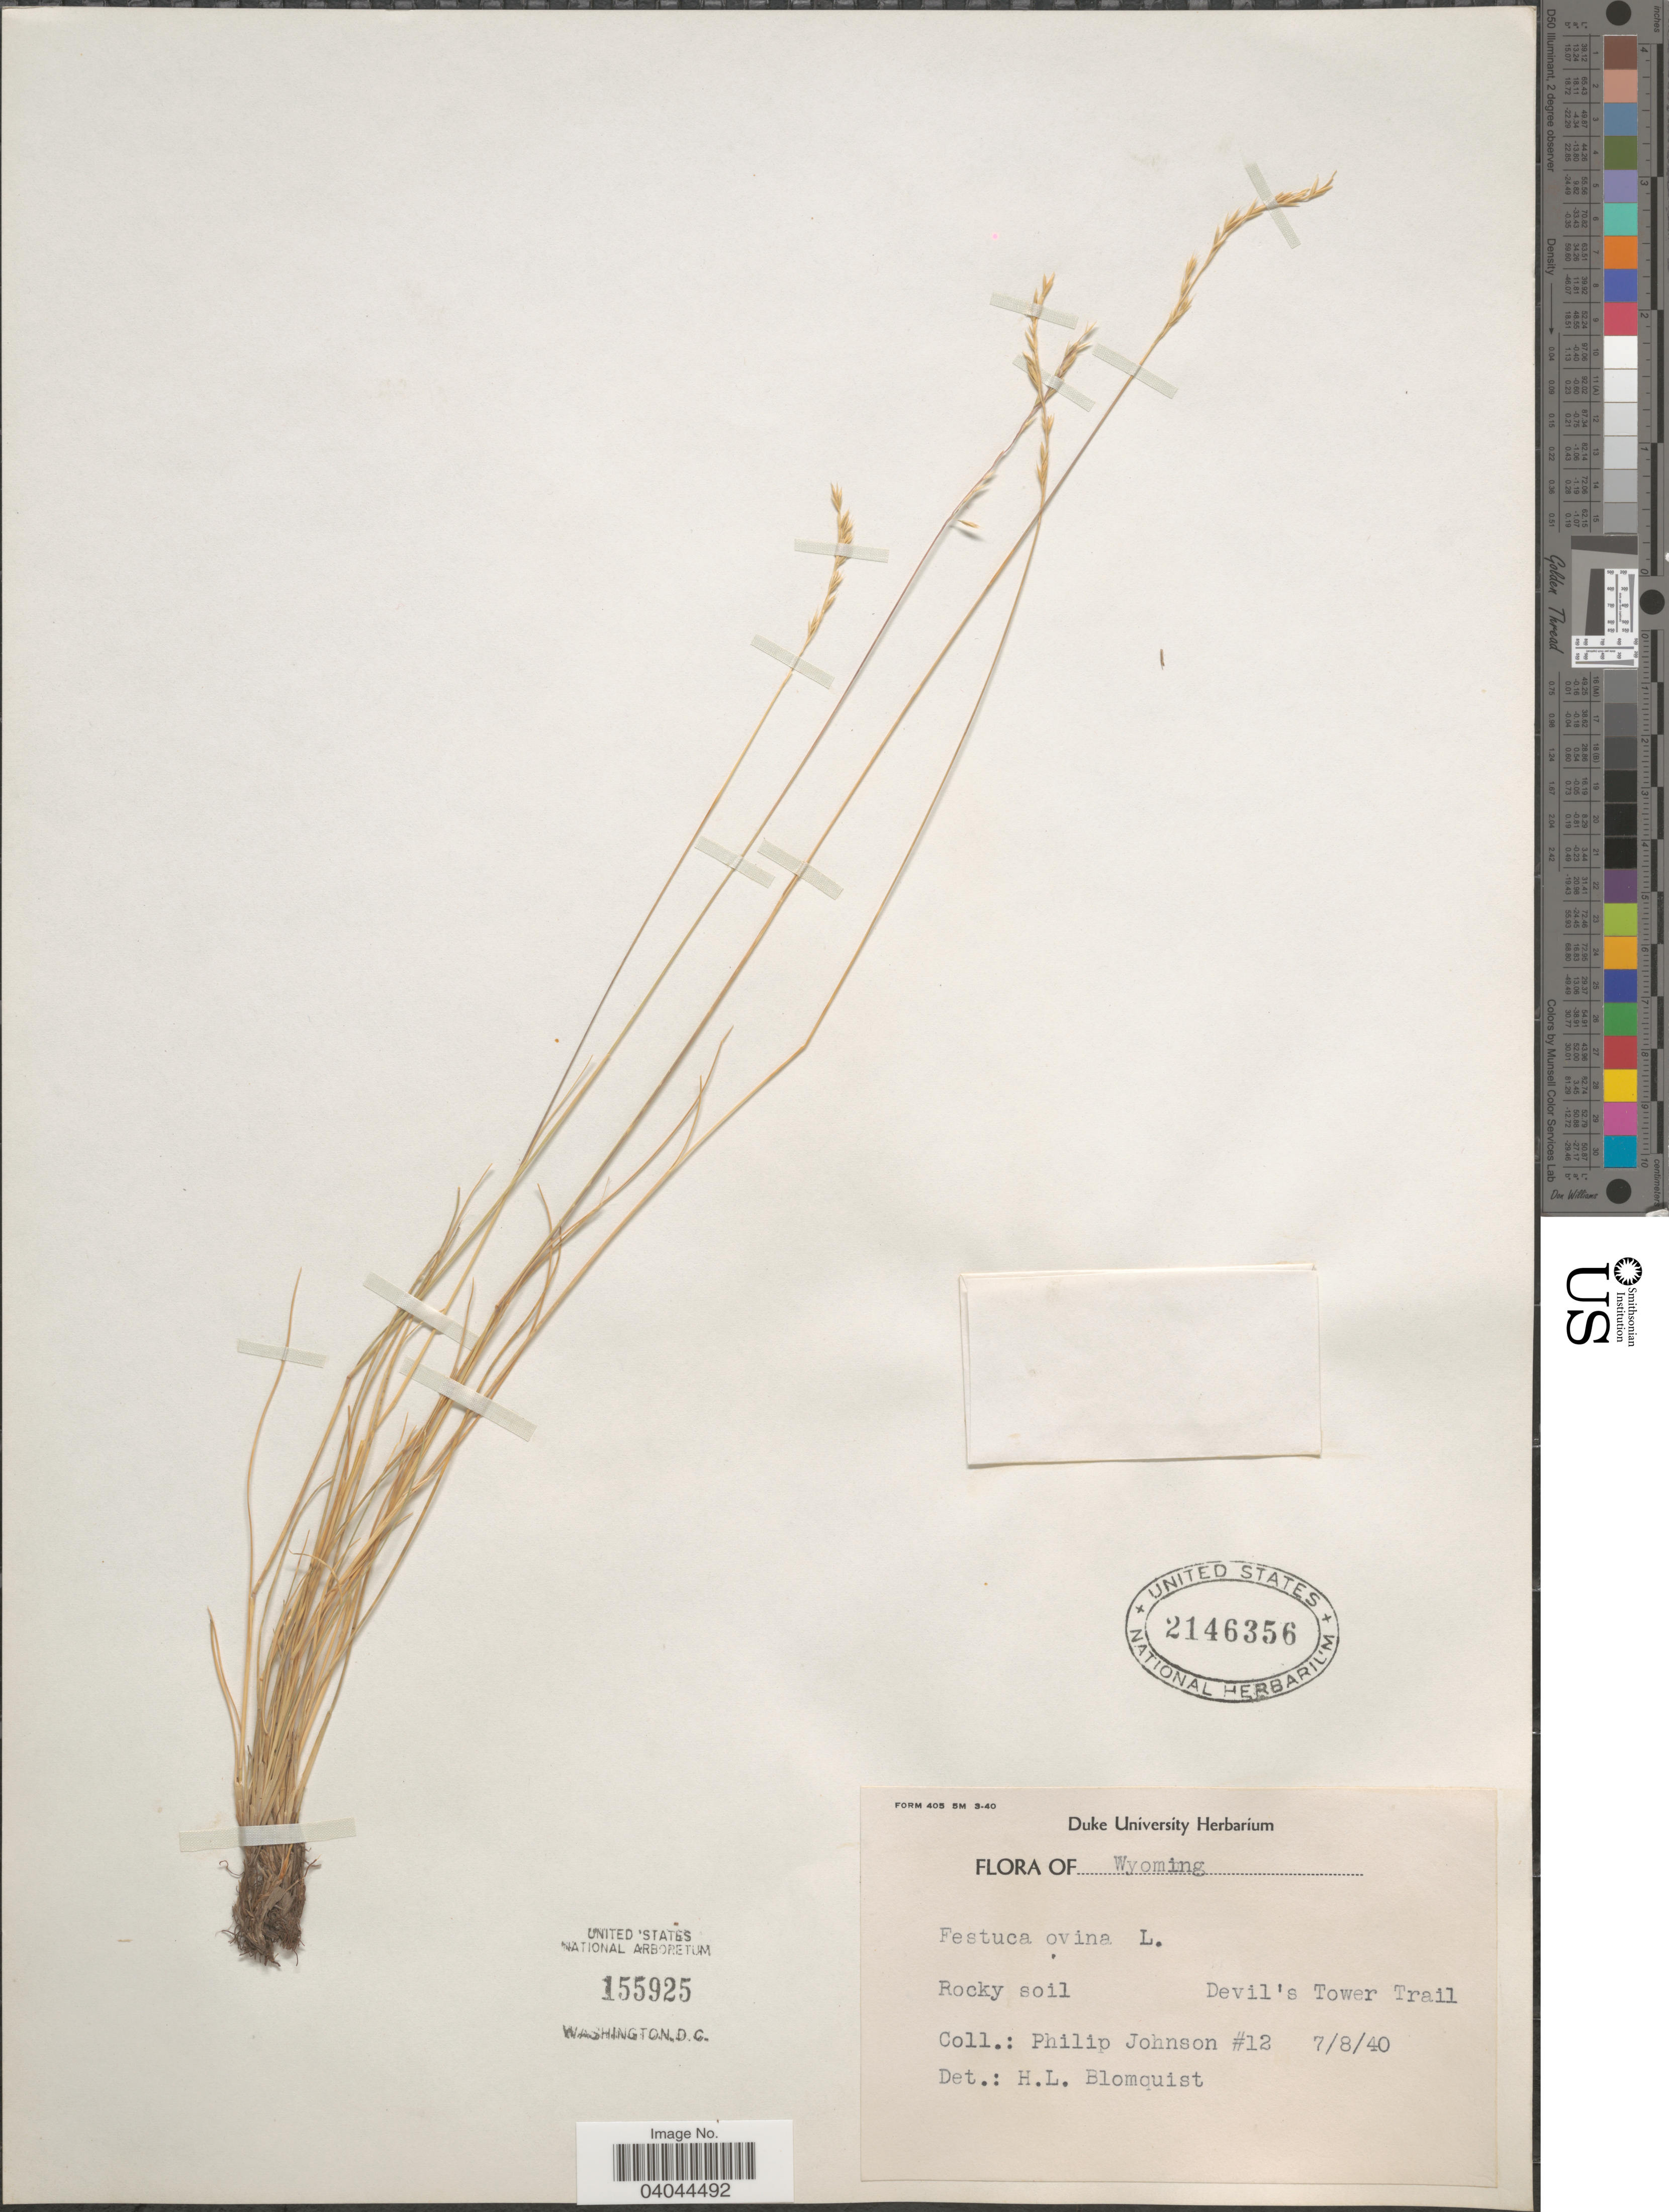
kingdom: Plantae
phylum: Tracheophyta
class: Liliopsida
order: Poales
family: Poaceae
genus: Festuca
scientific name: Festuca ovina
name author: L.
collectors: P. Johnson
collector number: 12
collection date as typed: Transcribed d/m/y: 8/7/40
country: United States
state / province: Wyoming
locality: Devil's Tower Trail.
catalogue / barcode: US 2146356